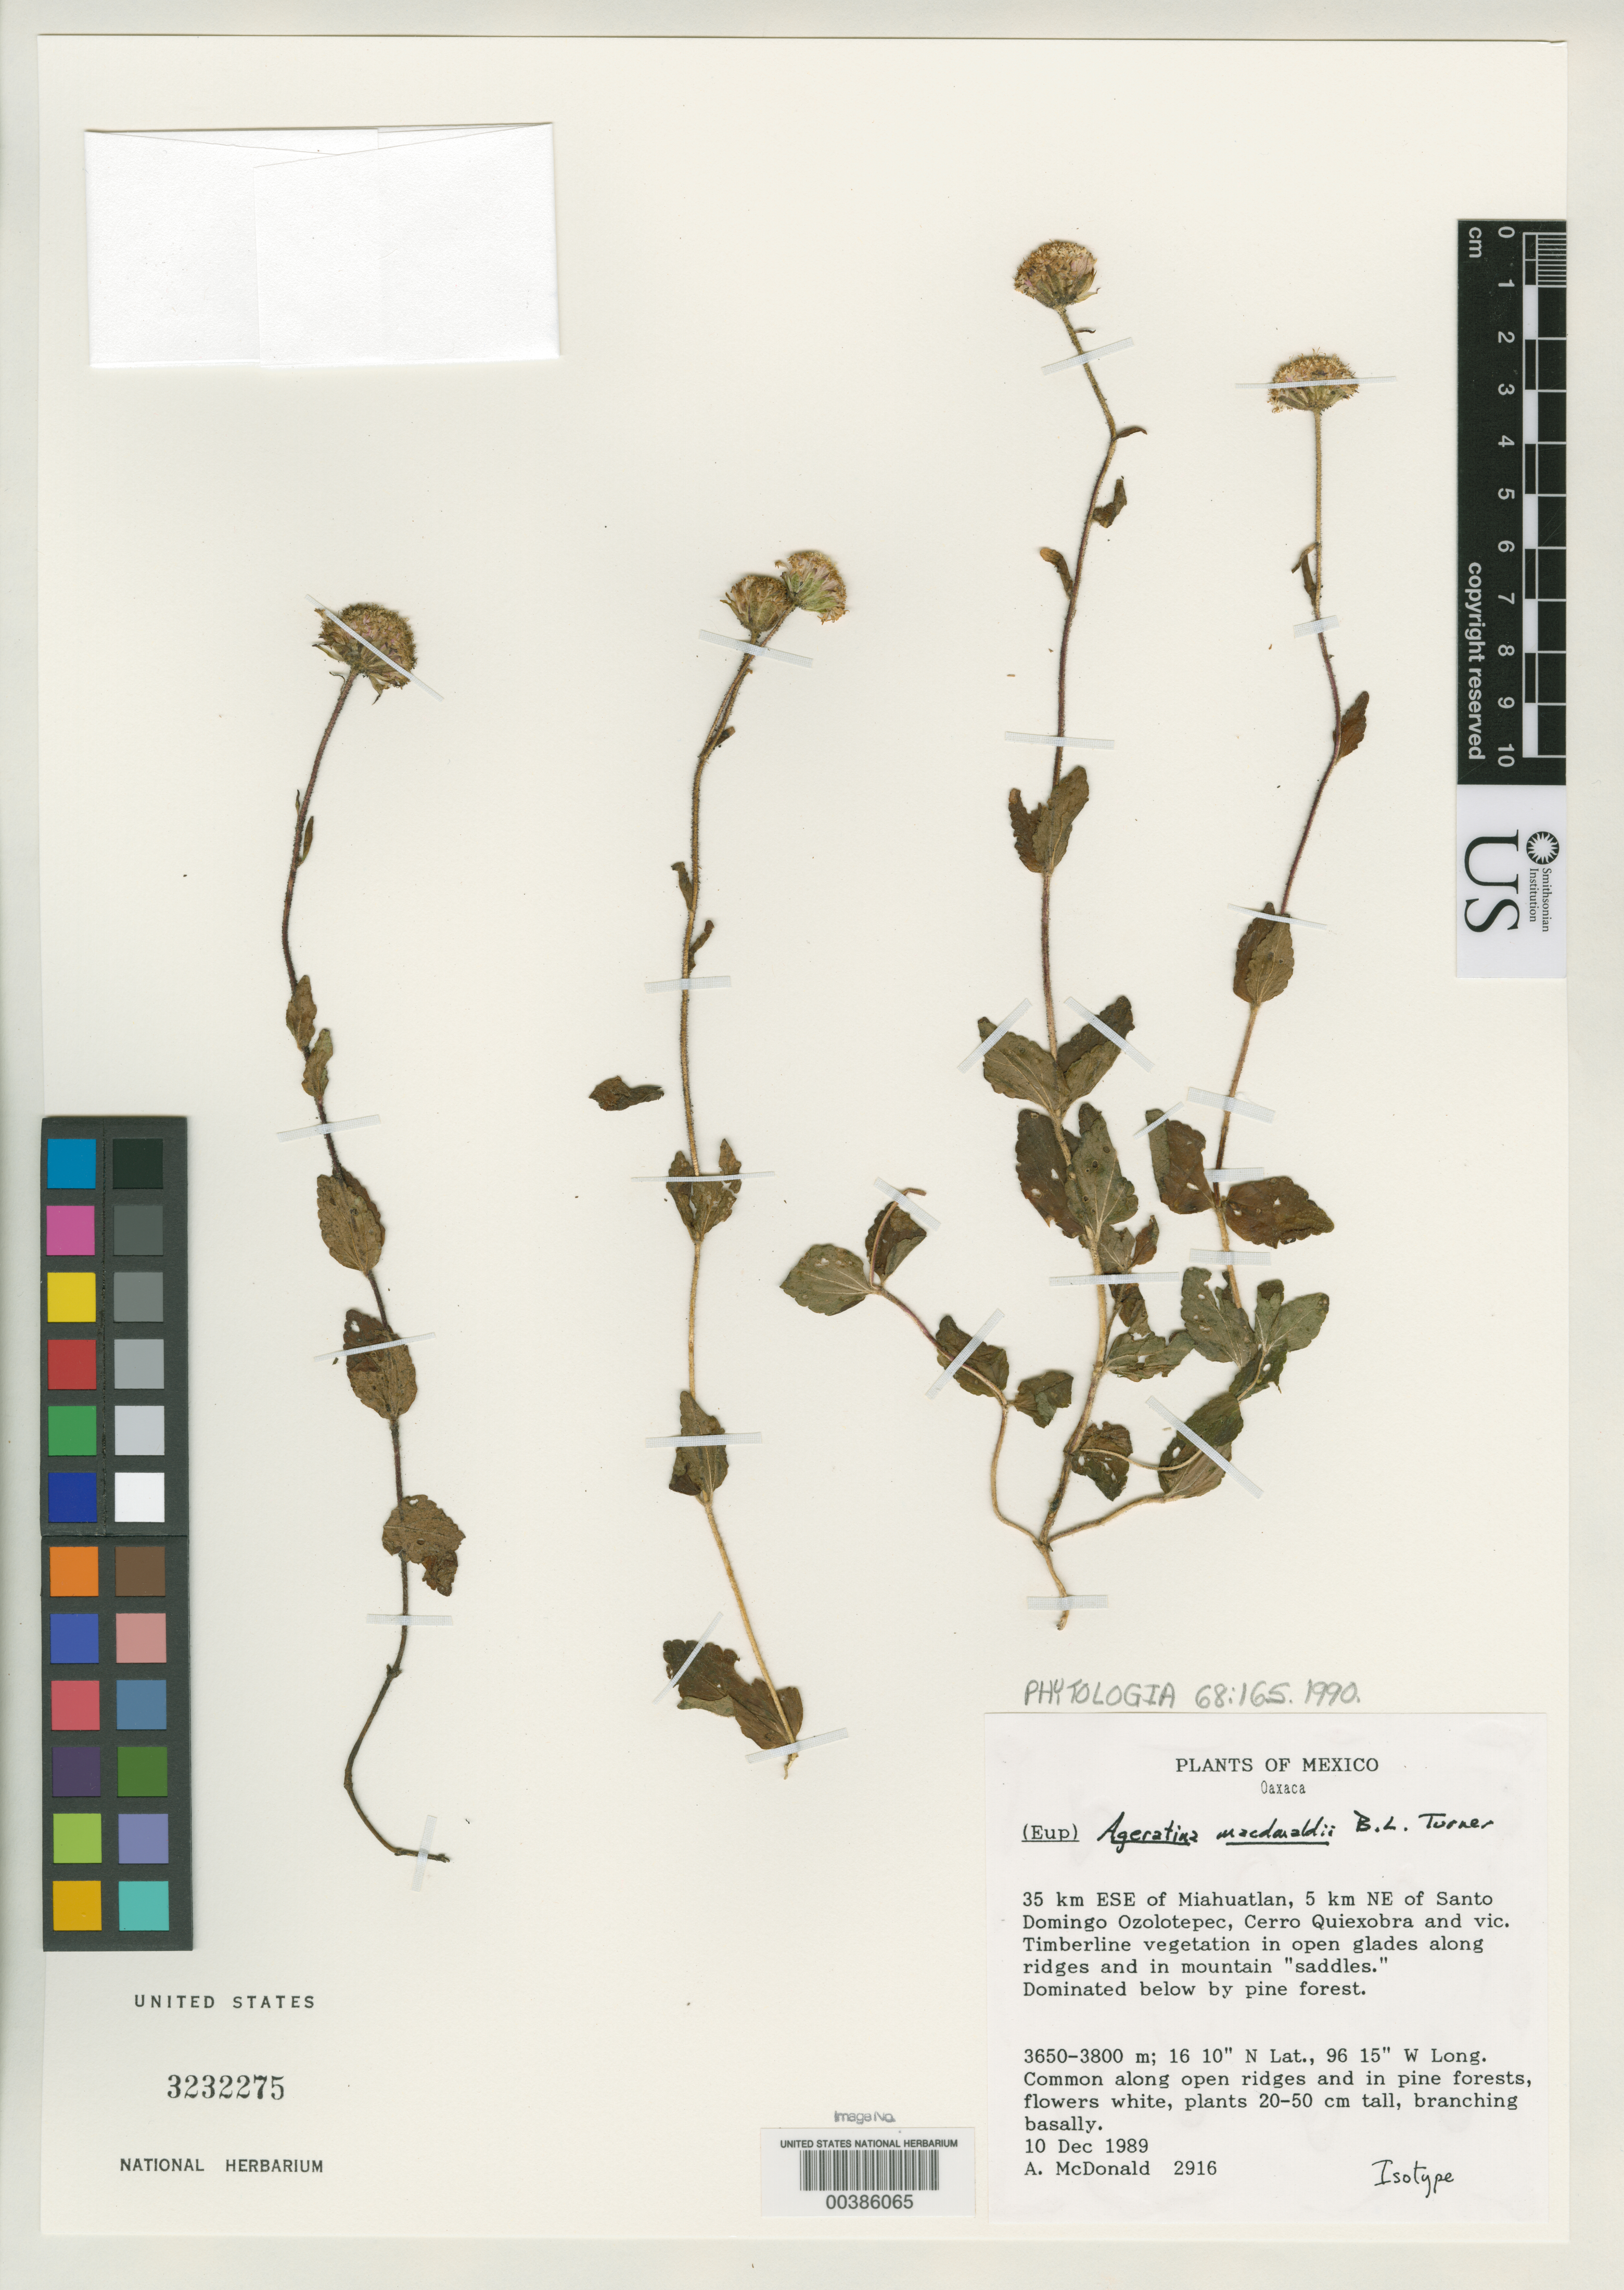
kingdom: Plantae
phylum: Tracheophyta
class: Magnoliopsida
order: Asterales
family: Asteraceae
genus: Ageratina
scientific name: Ageratina macdonaldii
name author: B.L. Turner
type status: Isotype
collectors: J. A. McDonald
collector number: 2916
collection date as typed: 10 Dec 1989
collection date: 1989-12-10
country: Mexico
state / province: Oaxaca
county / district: Miahuatlán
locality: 35 km ESE of Miahuatlan, 5 km NE of Santo Domingo Ozolotepec, Cerro Quiexobra & vic. timberline vegetation.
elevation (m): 3650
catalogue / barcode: US 3232275